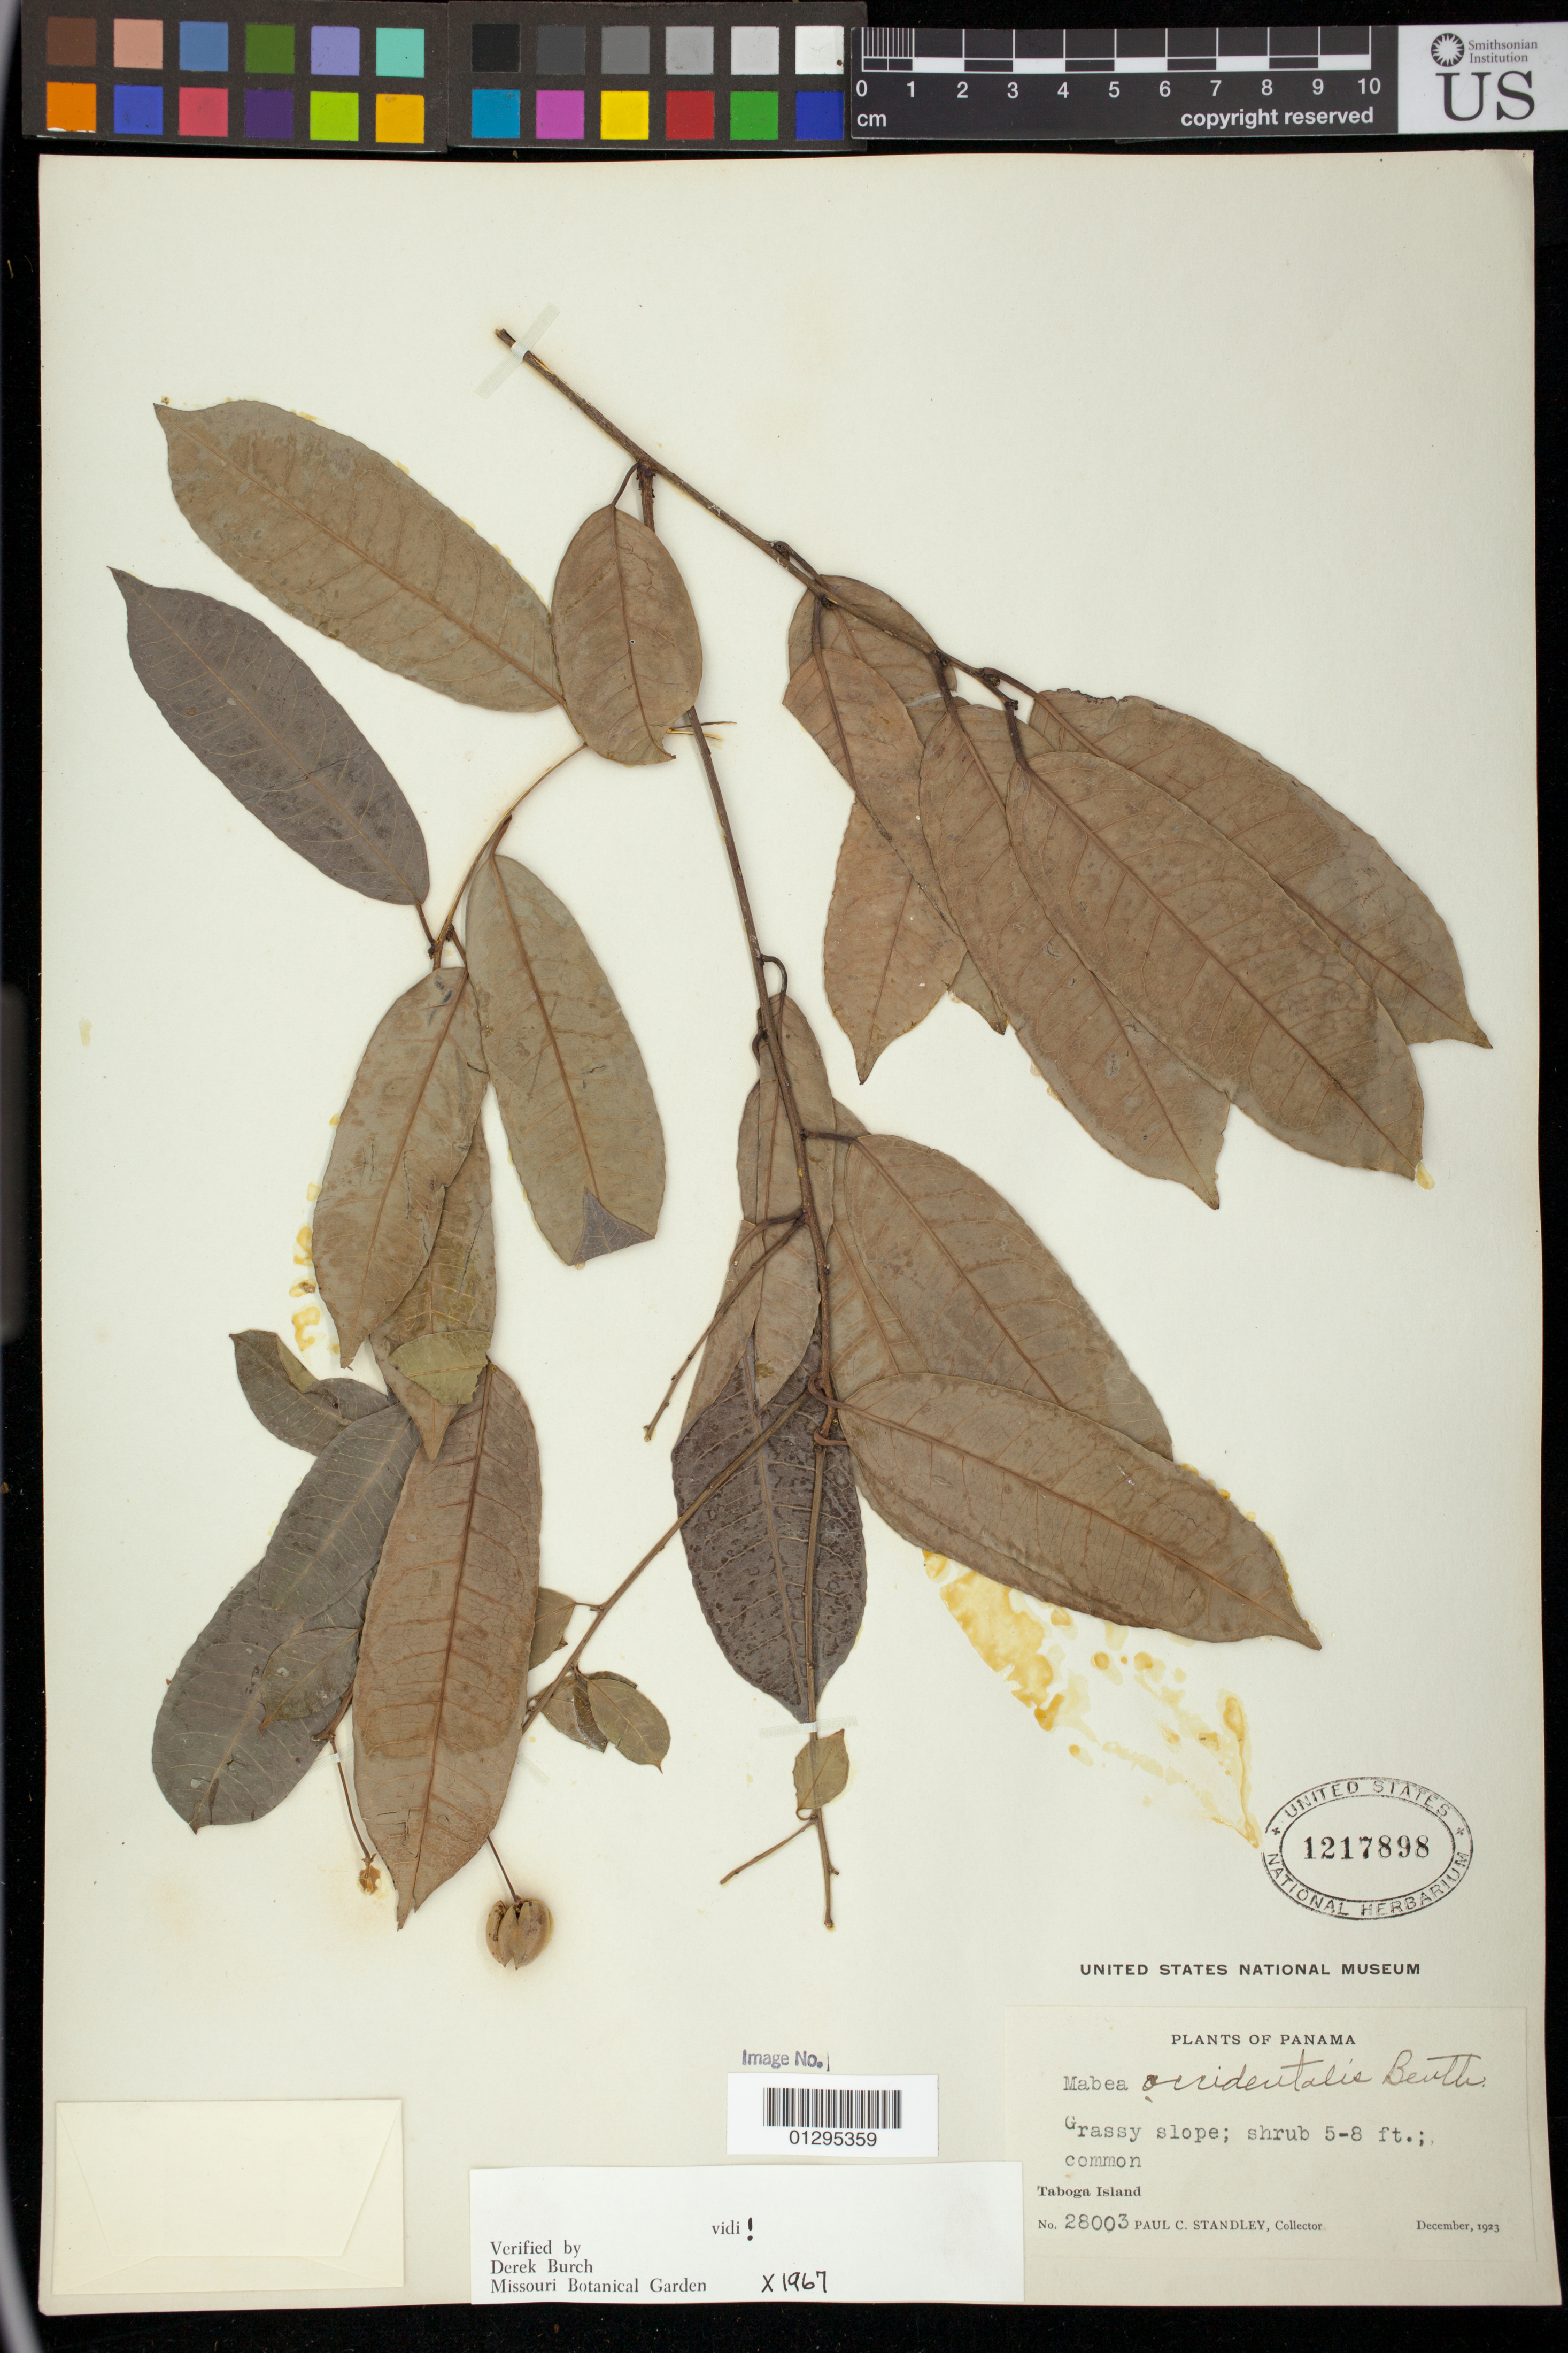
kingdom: Plantae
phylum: Tracheophyta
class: Magnoliopsida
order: Malpighiales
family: Euphorbiaceae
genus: Mabea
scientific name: Mabea occidentalis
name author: Benth.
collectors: P. C. Standley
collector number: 28003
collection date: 1923-12-01/1923-12-31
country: Panama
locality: Taboga Island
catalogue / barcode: US 1217898